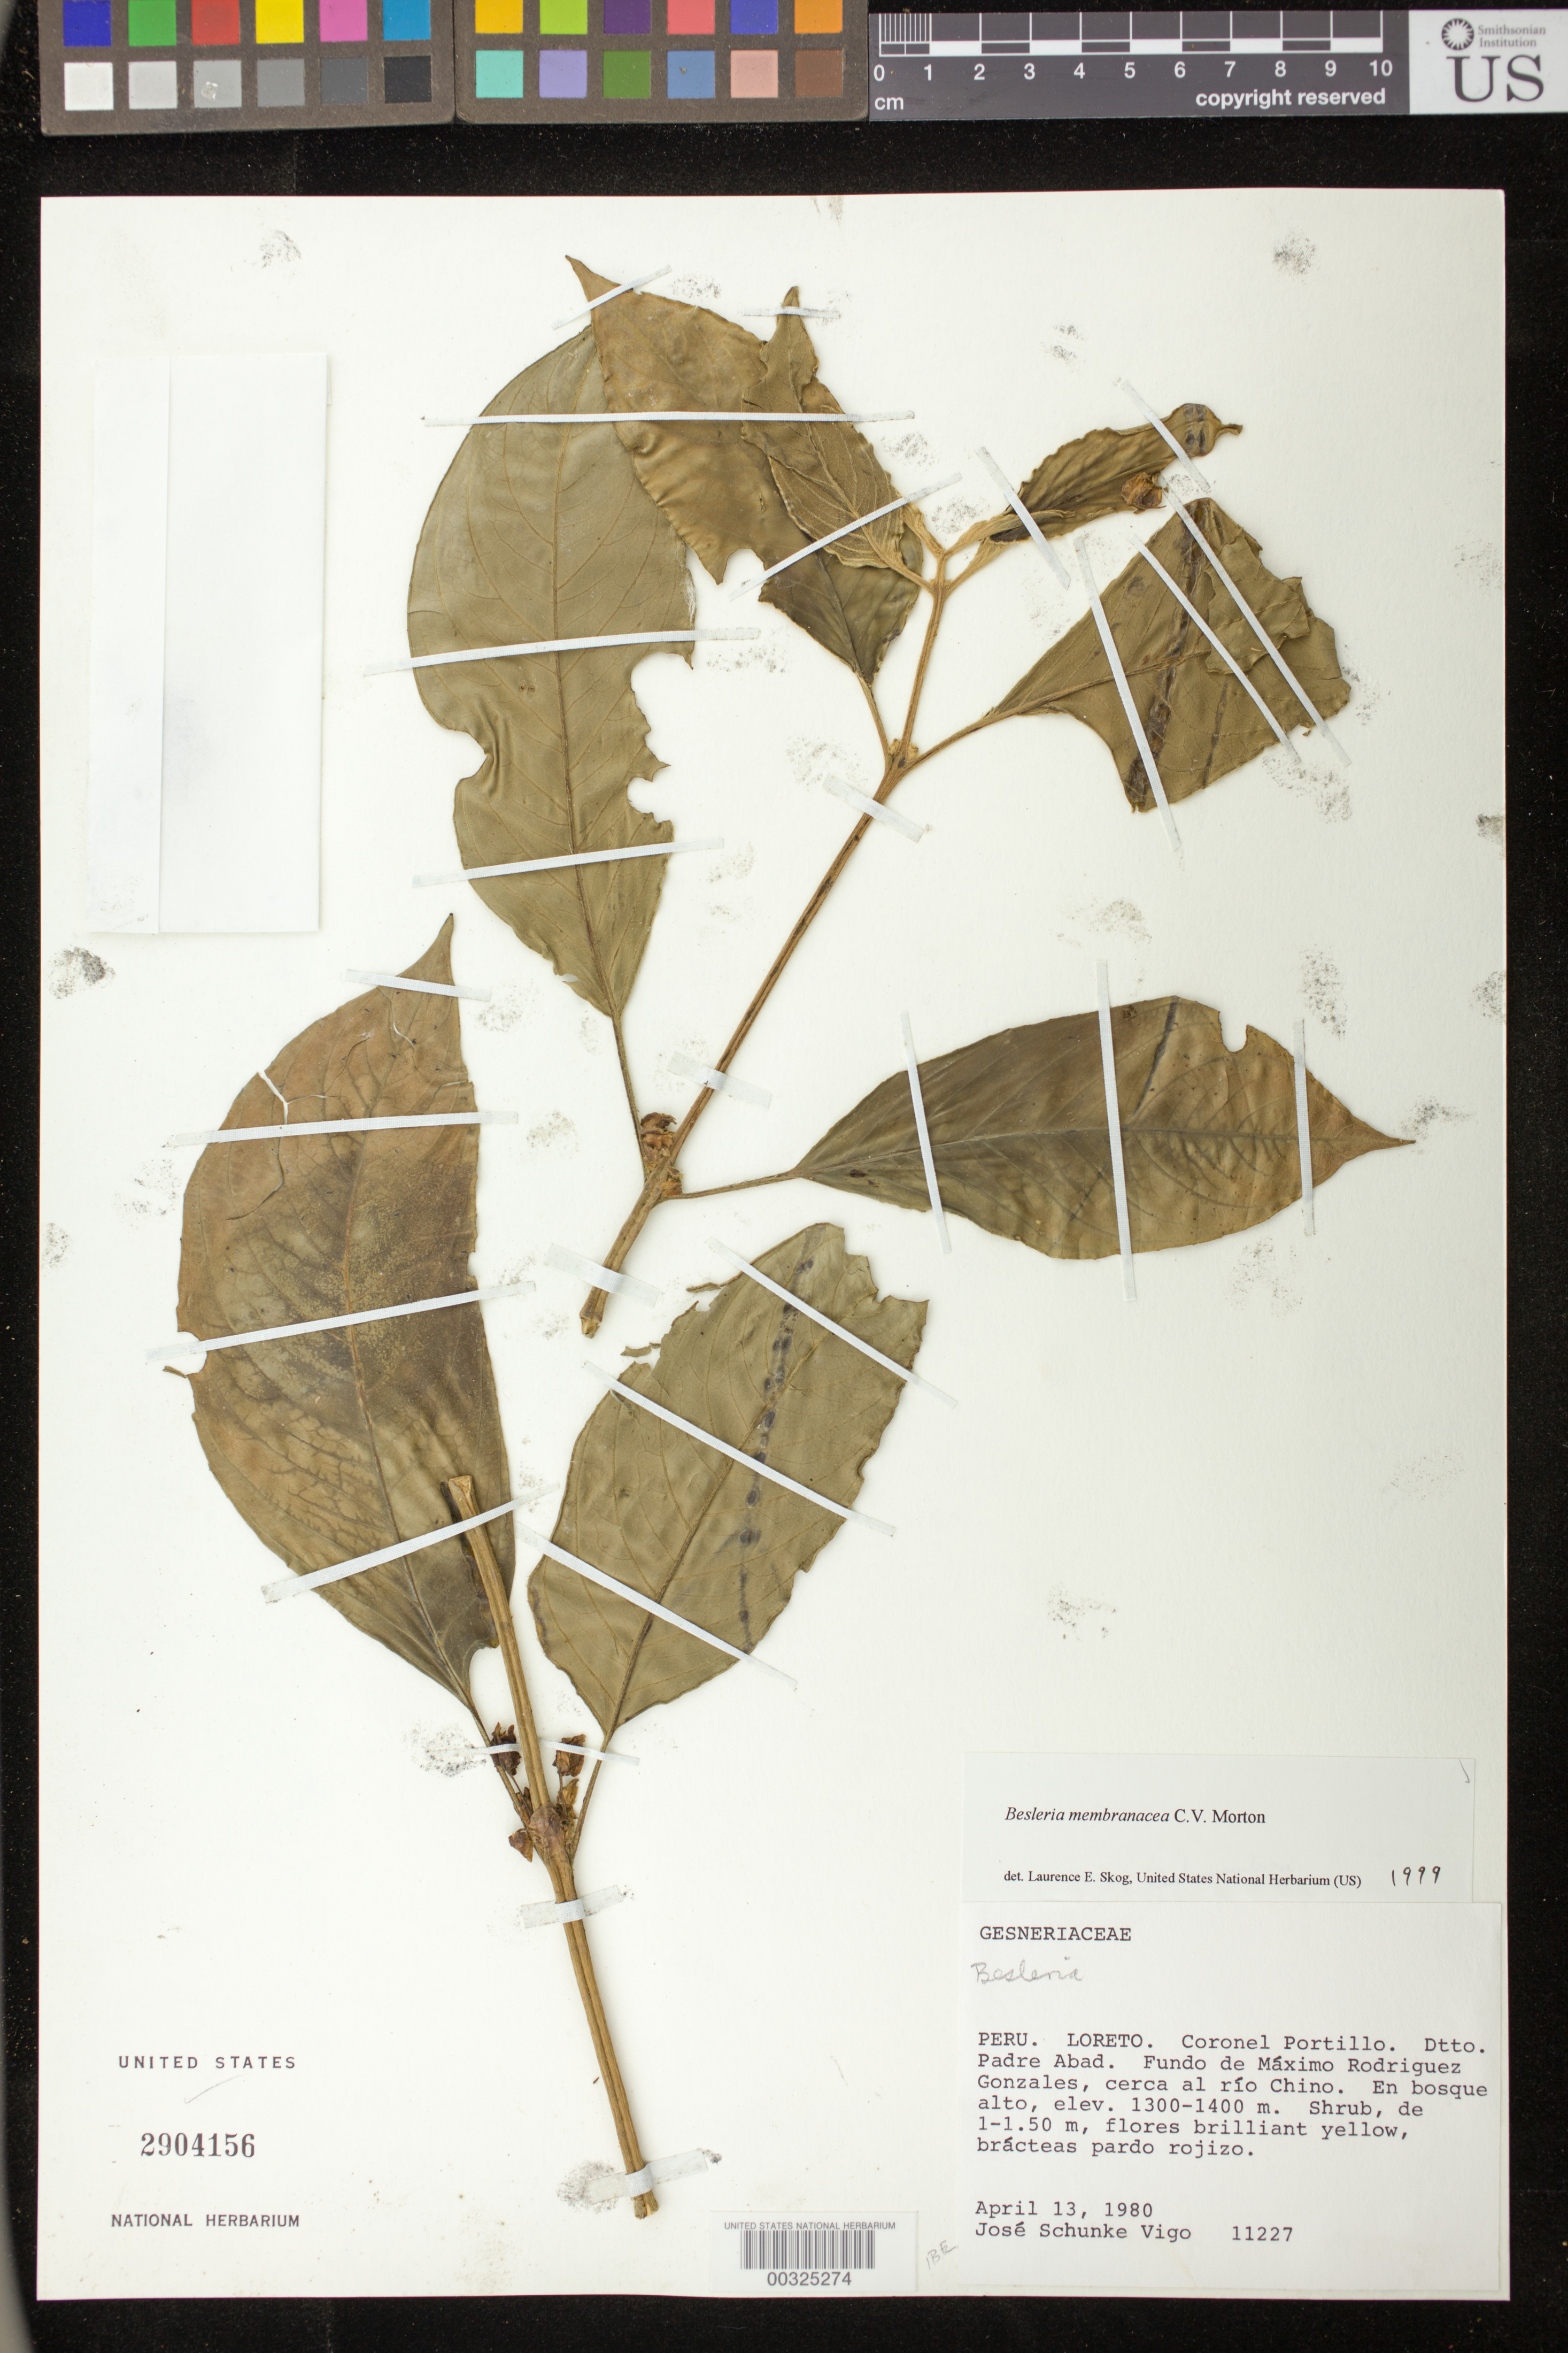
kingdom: Plantae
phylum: Tracheophyta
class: Magnoliopsida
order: Lamiales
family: Gesneriaceae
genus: Besleria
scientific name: Besleria membranacea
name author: C.V. Morton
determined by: Skog, Laurence E.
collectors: J. Schunke Vigo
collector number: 11227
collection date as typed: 13 Apr 1980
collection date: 1980-04-13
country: Peru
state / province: Loreto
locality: Prov. Coronel Portillo; Dtto. Padre Abad, Fundo de Máximo Rodriguez Gonzales, cerca al río Chino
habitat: En bosque alto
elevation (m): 1300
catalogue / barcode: US 2904156